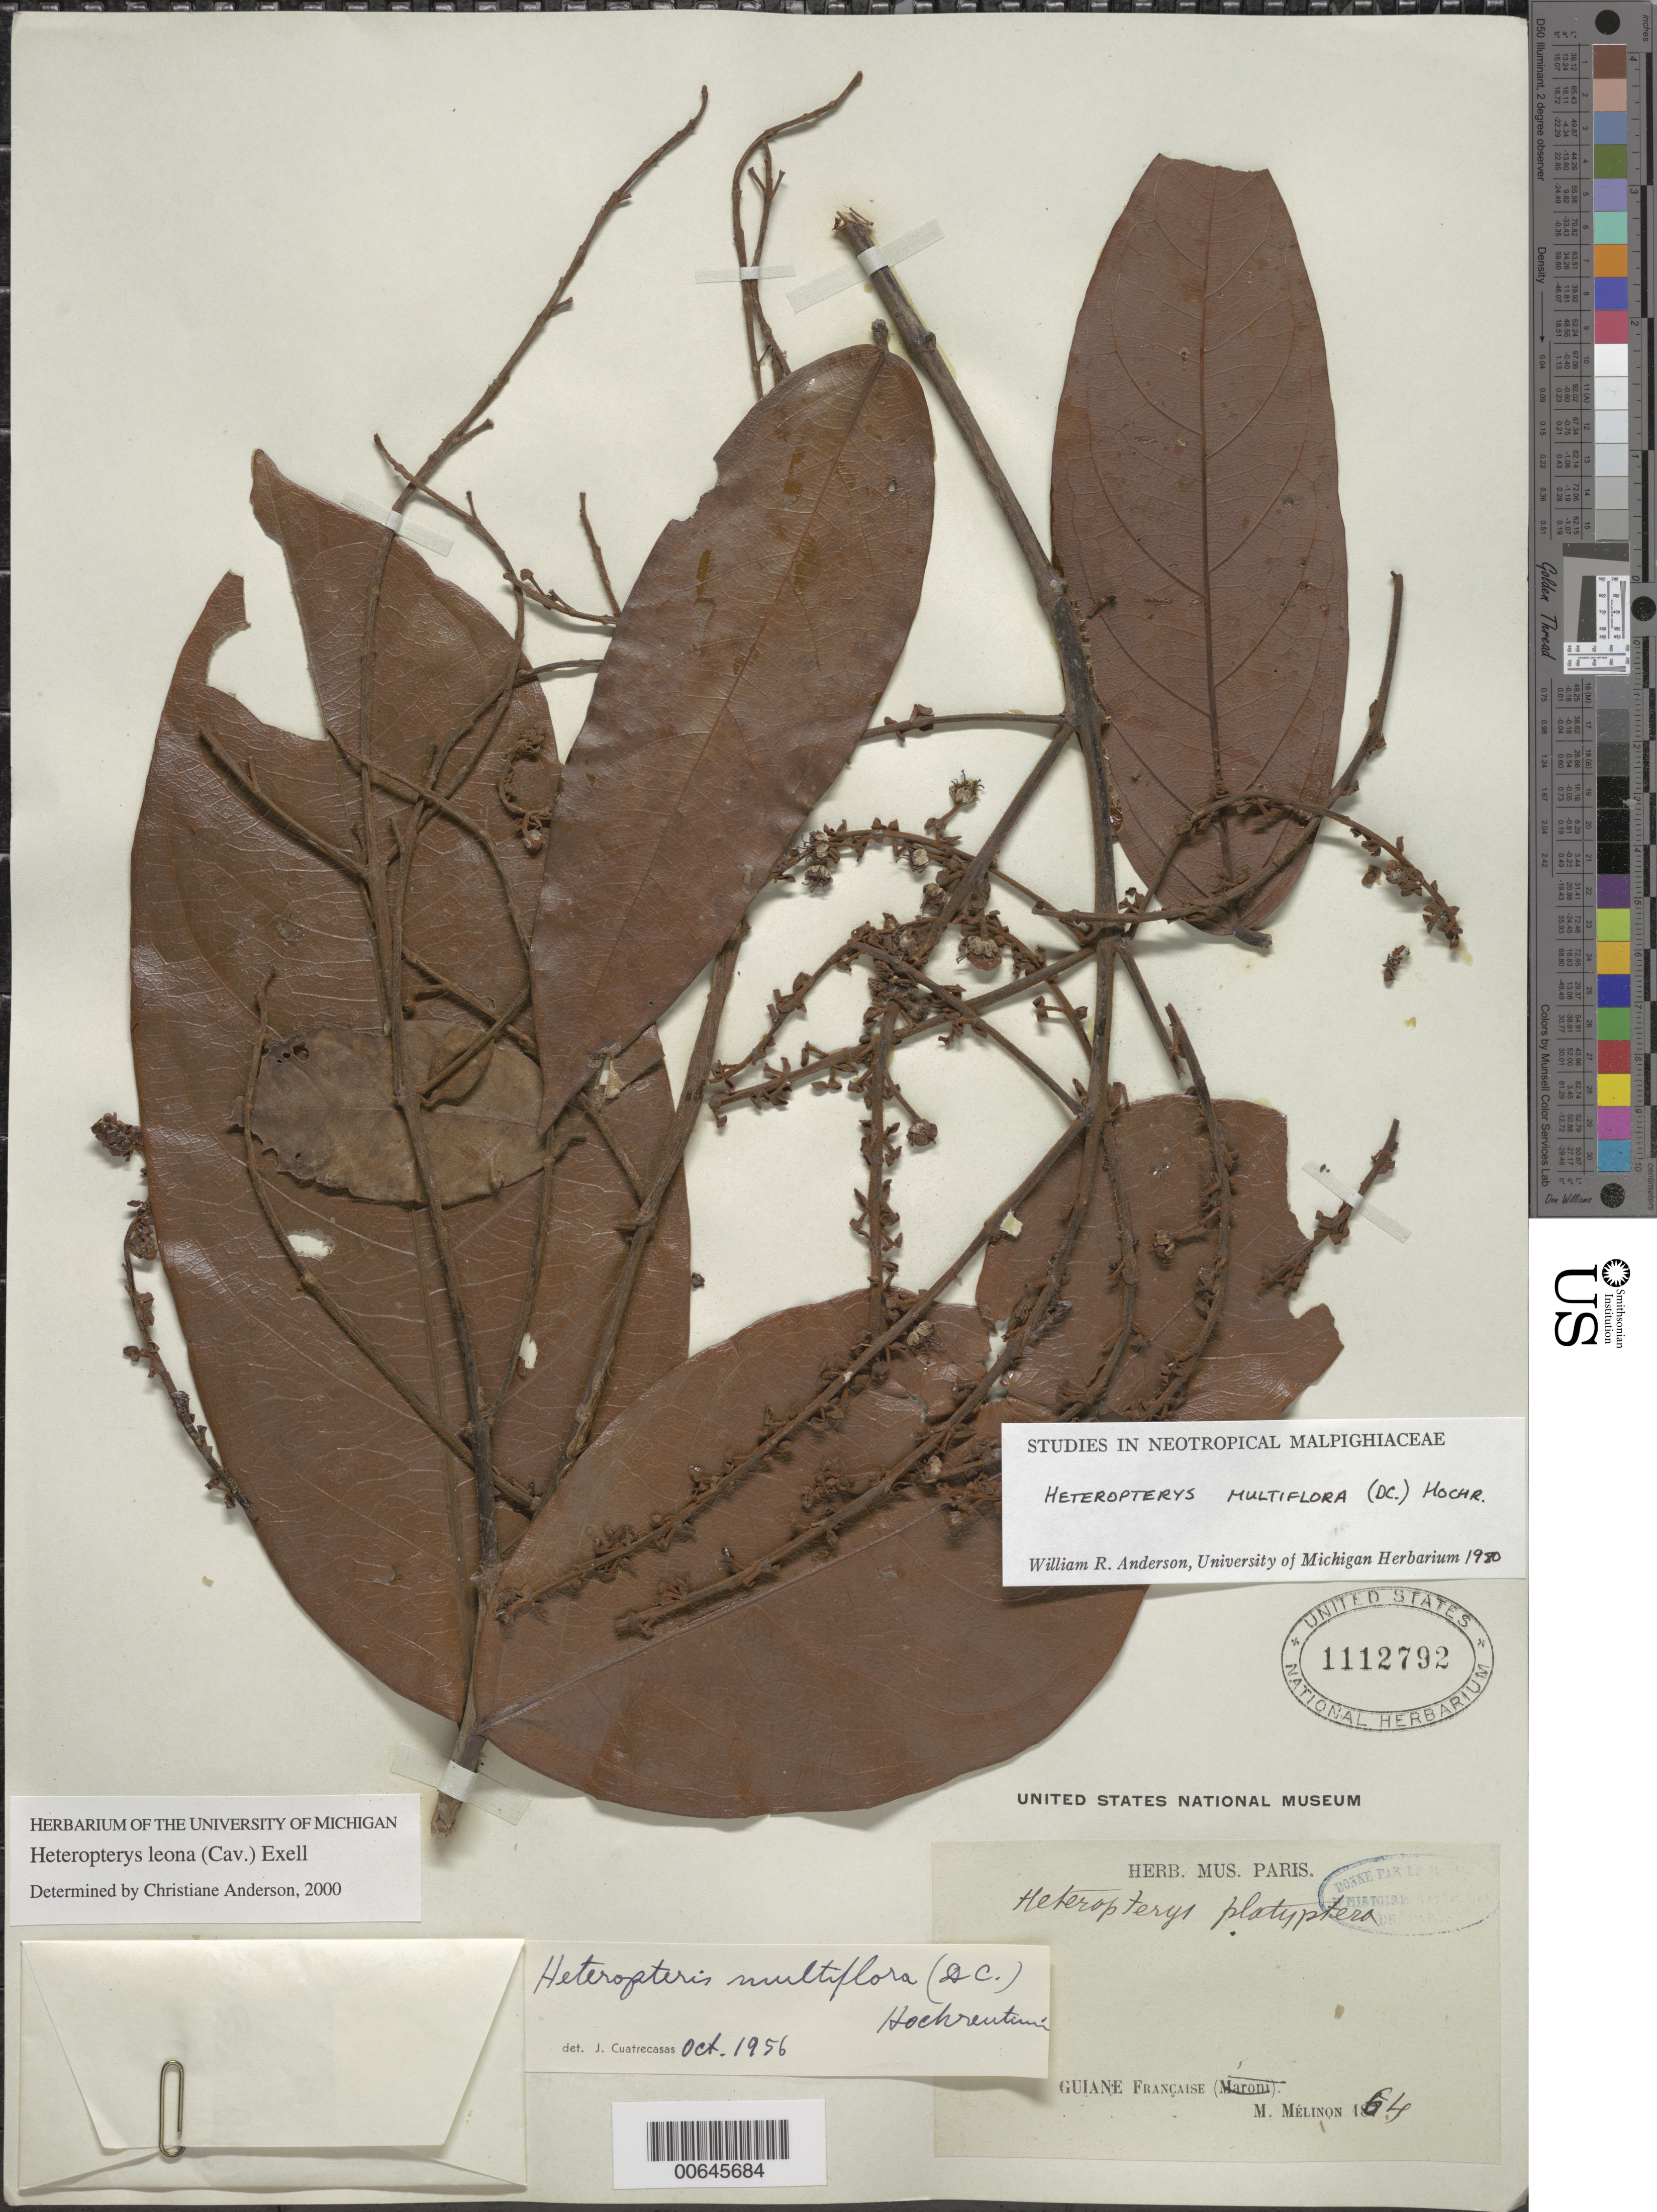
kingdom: Plantae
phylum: Tracheophyta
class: Magnoliopsida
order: Malpighiales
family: Malpighiaceae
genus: Heteropterys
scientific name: Heteropterys leona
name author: (Cav.) Exell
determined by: Anderson, C.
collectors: E. Mélinon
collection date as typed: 1864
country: French Guiana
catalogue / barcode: US 1112792